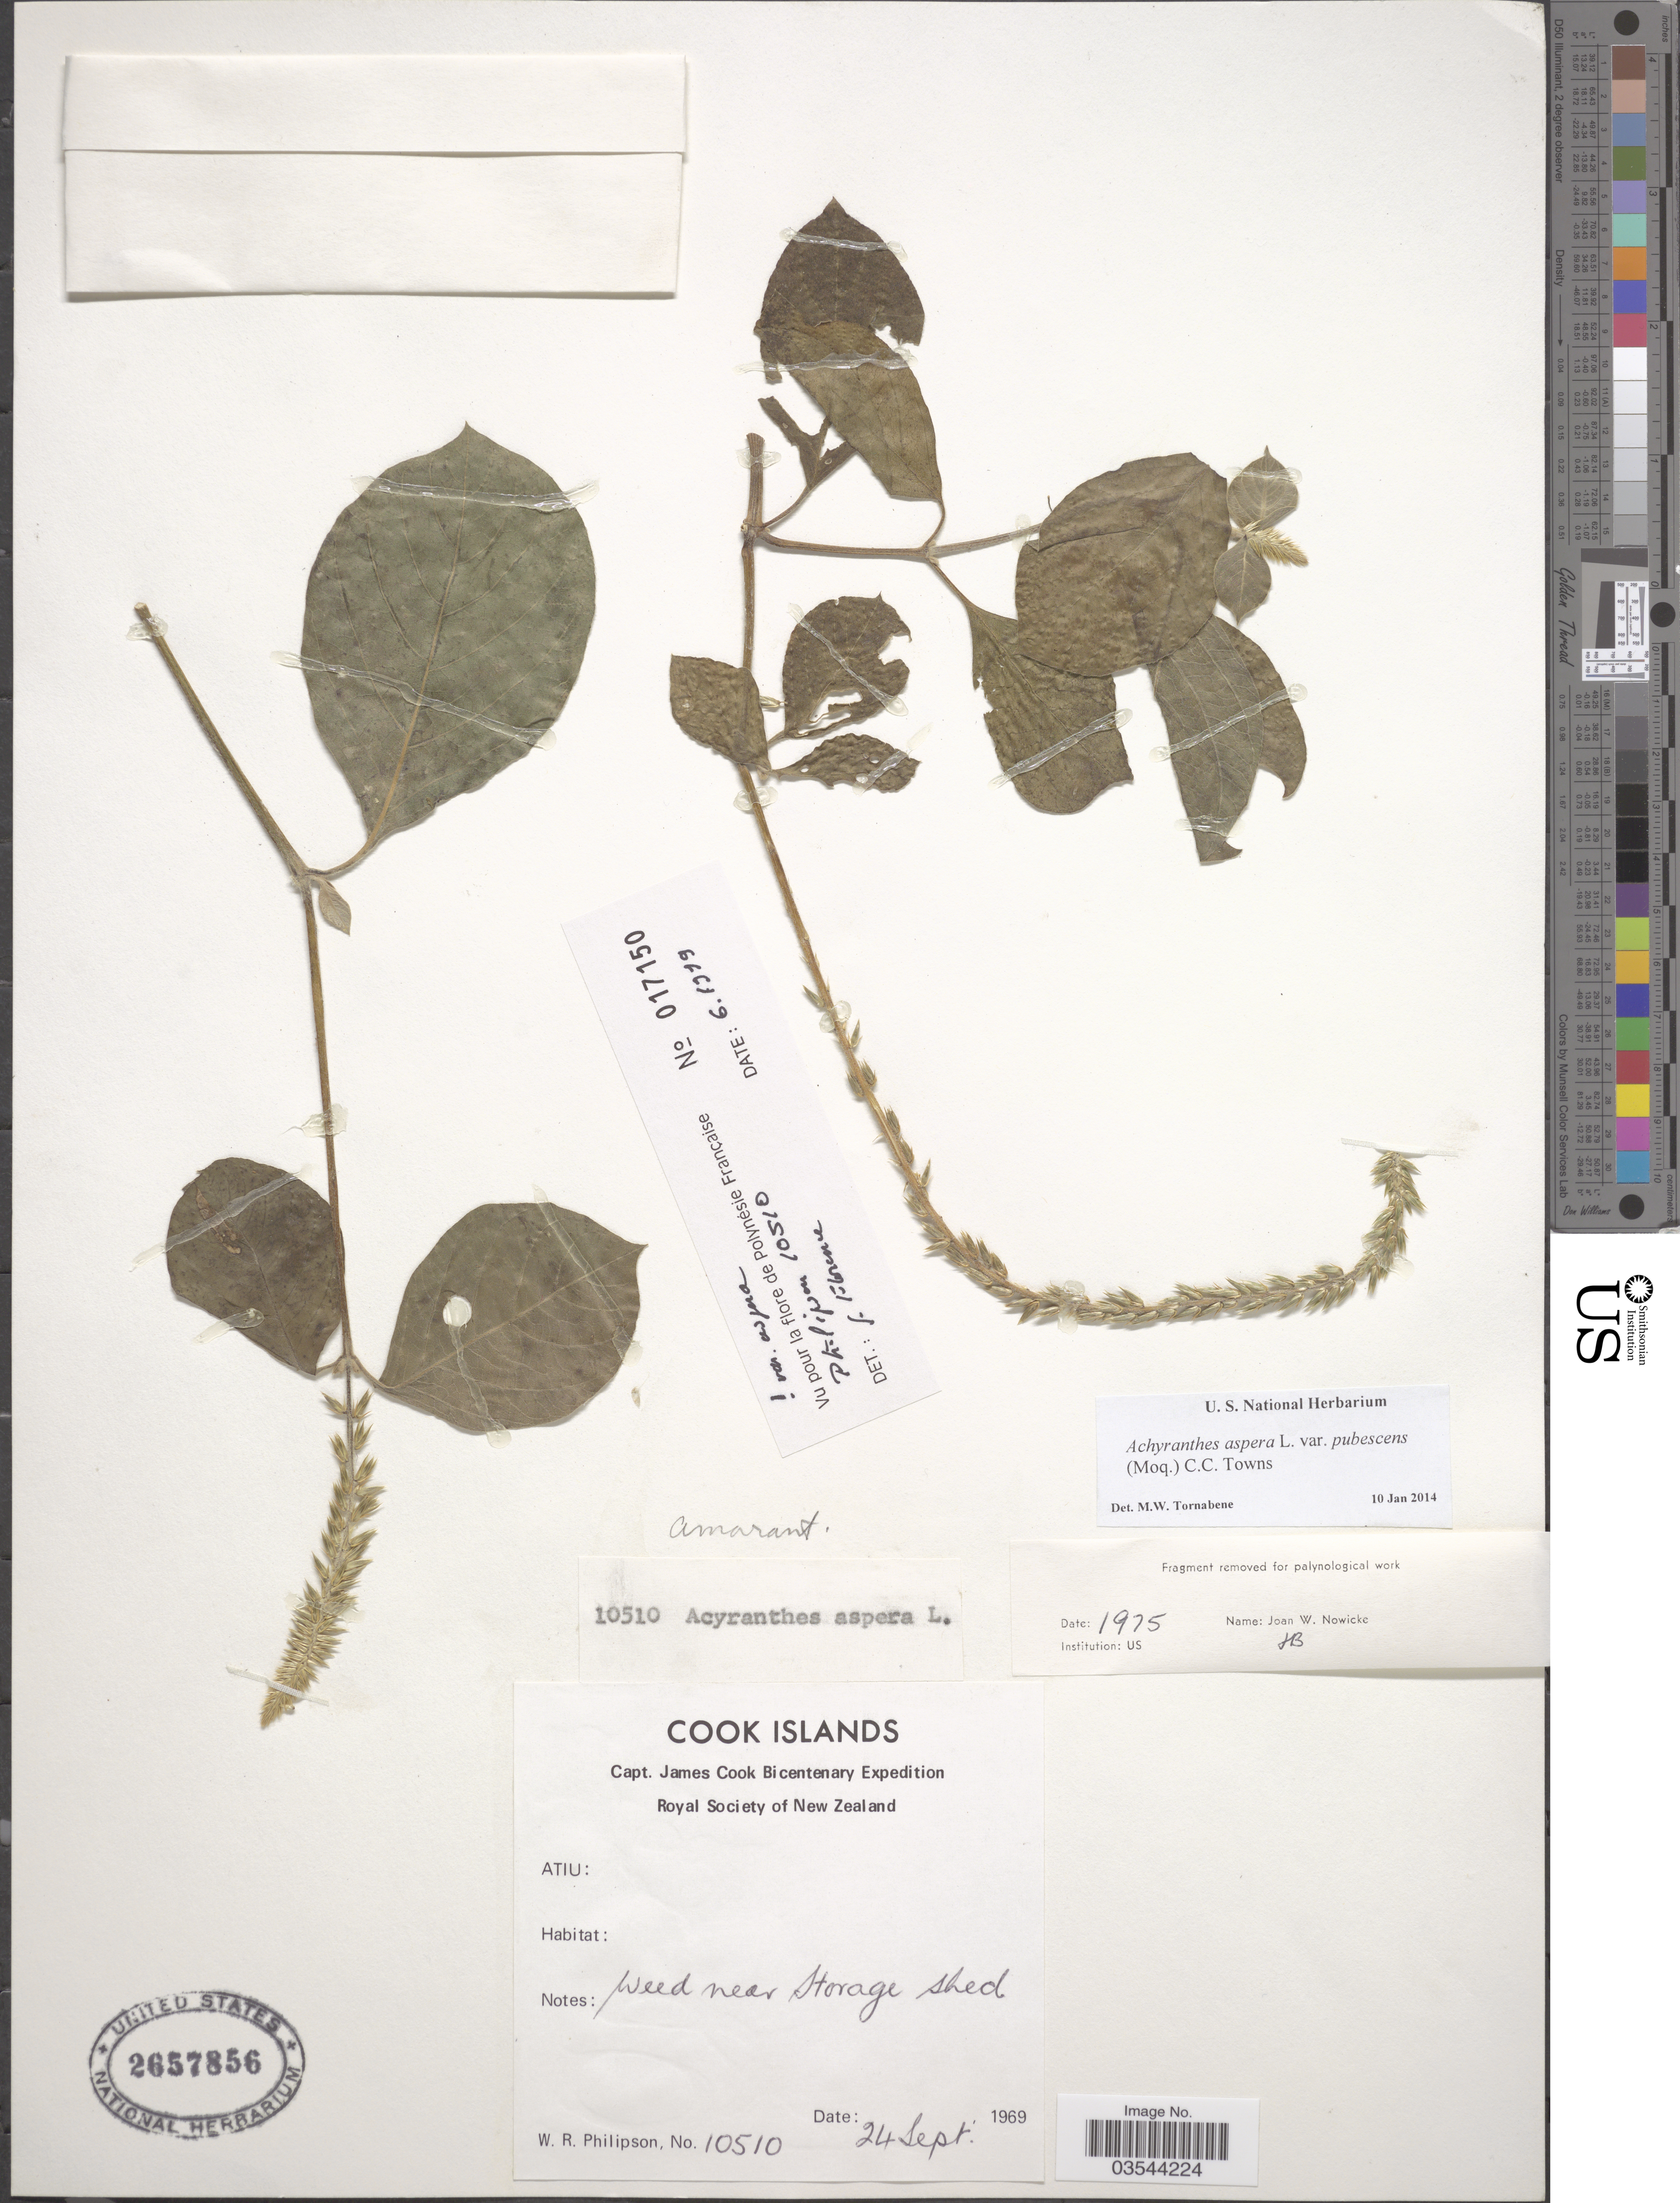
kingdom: Plantae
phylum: Tracheophyta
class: Magnoliopsida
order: Caryophyllales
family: Amaranthaceae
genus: Achyranthes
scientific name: Achyranthes aspera var. pubescens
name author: (Moq.) M. Gómez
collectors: W. R. Philipson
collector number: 10510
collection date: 1969-09-24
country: Cook Islands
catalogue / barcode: US 2657856